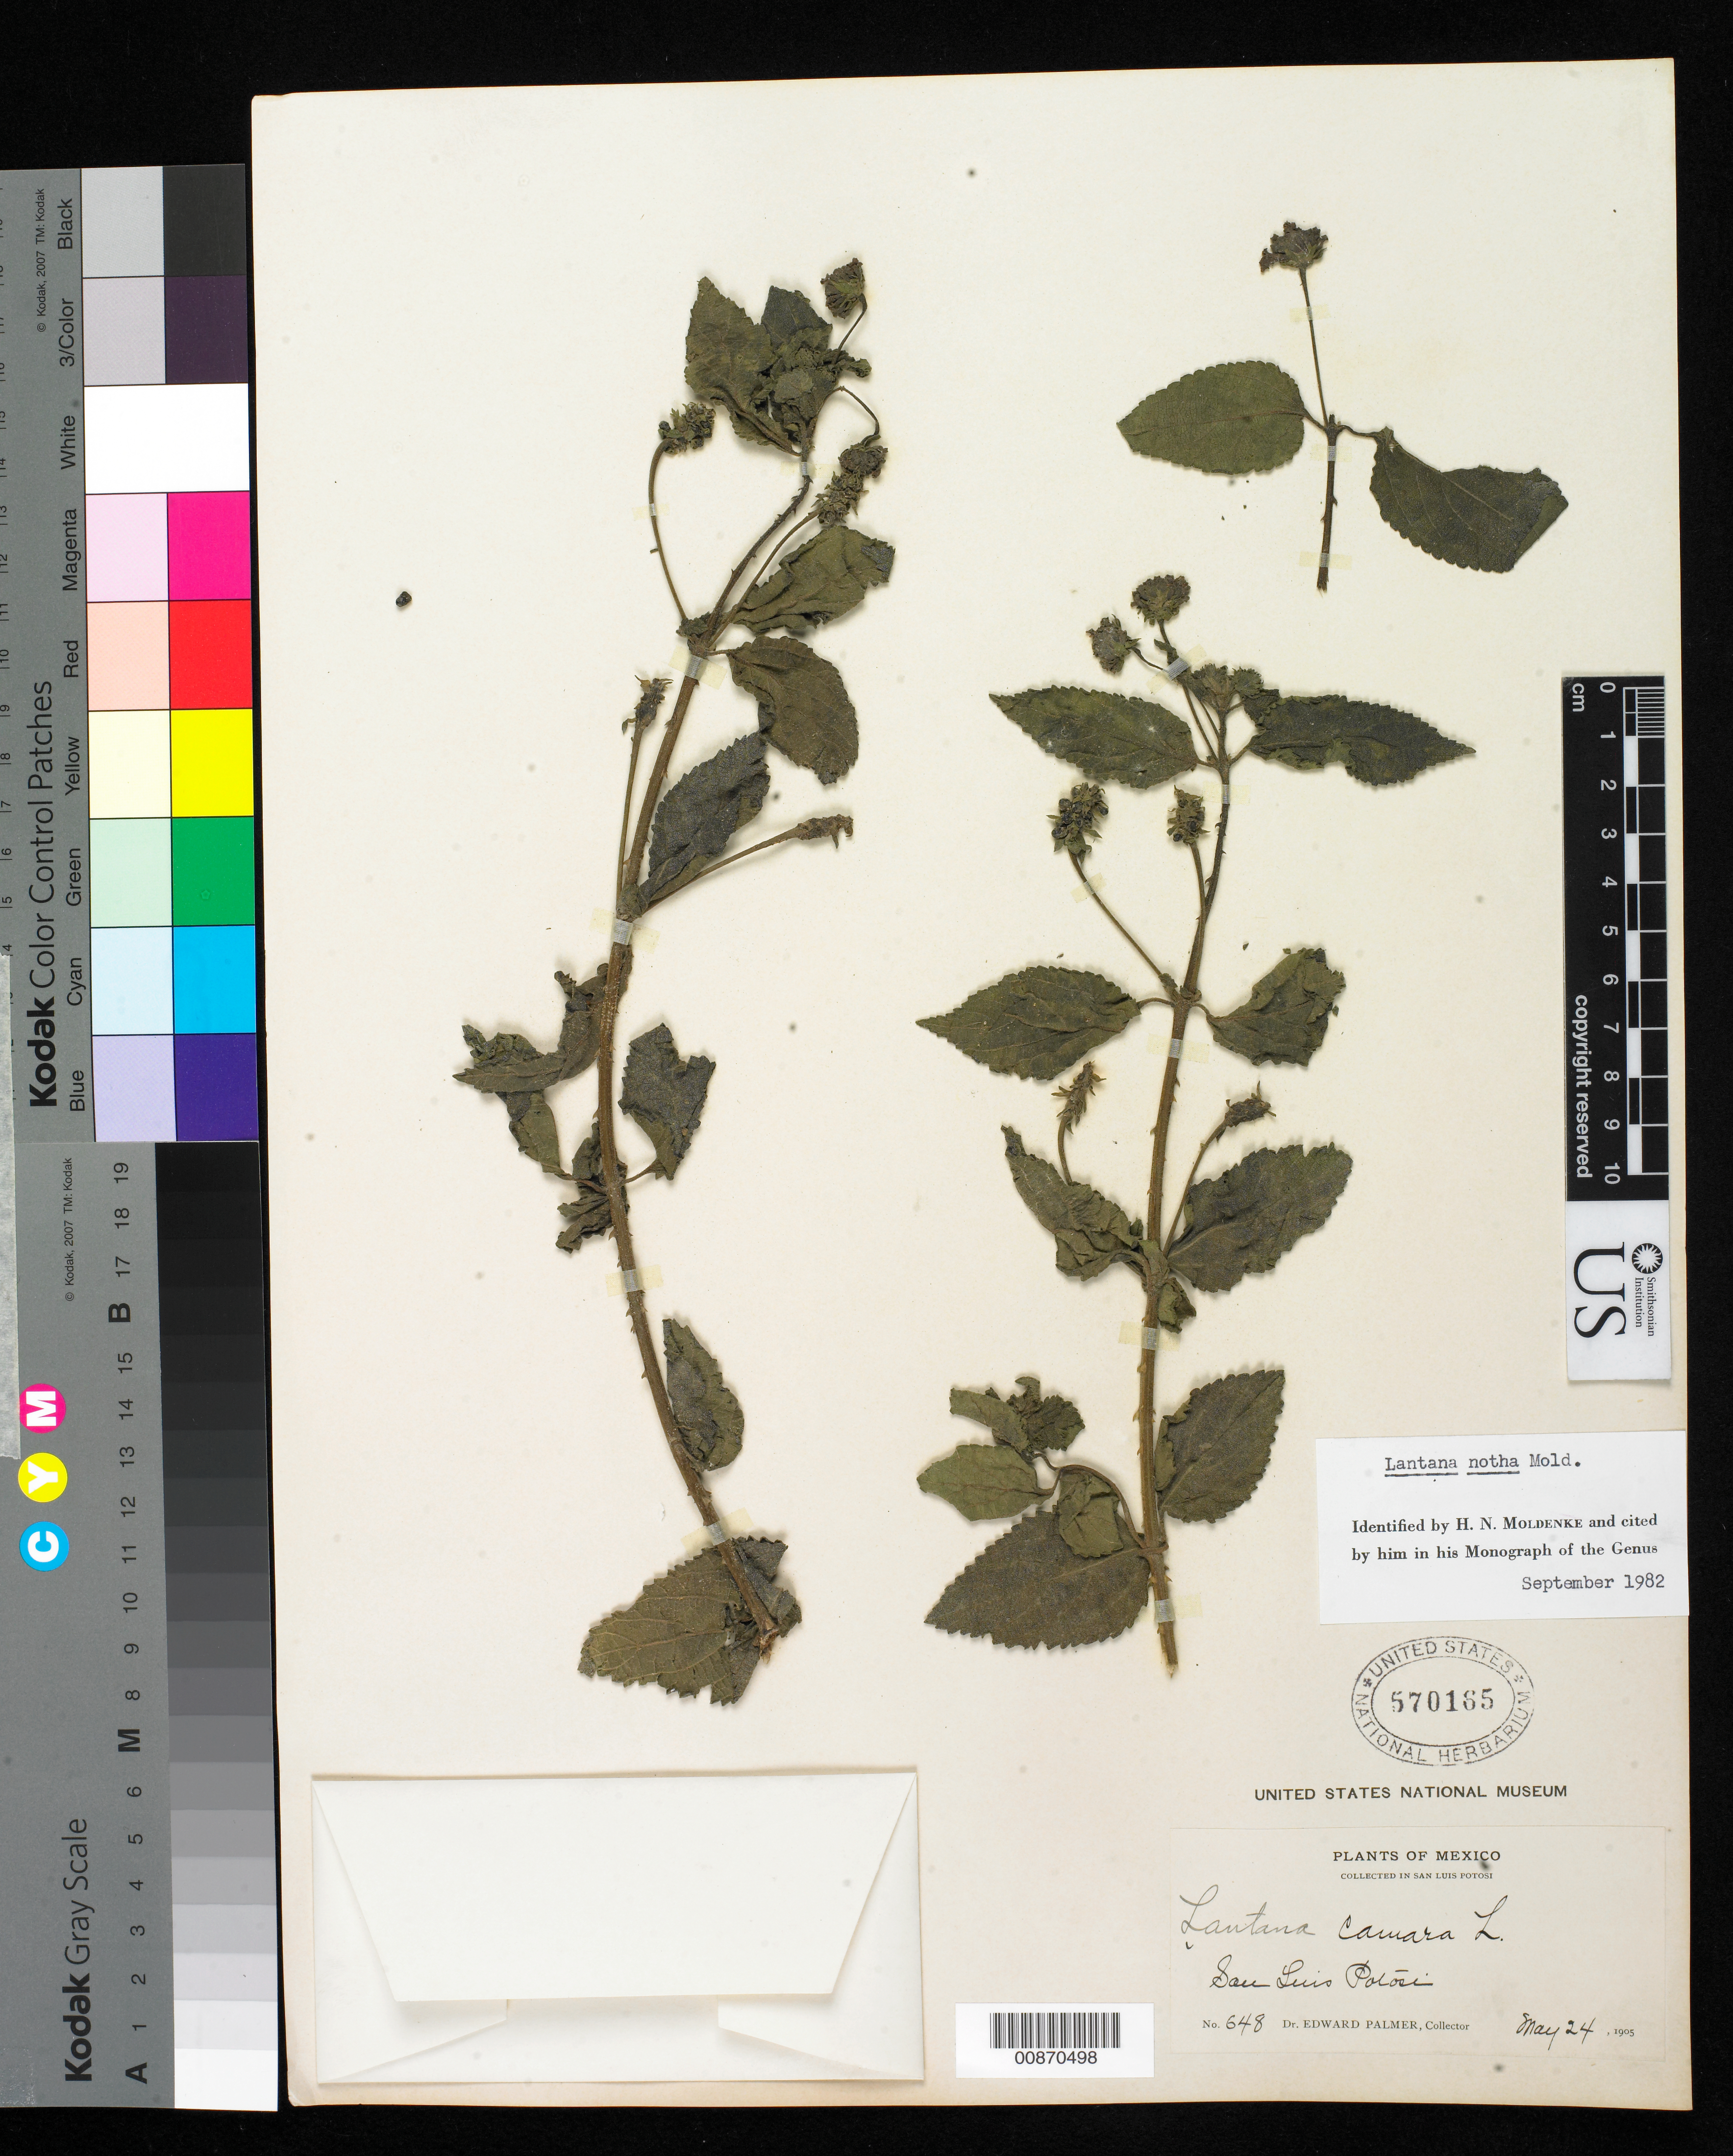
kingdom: Plantae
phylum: Tracheophyta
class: Magnoliopsida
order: Lamiales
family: Verbenaceae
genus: Lantana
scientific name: Lantana notha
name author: Moldenke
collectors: E. Palmer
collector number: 648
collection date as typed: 24 May 1905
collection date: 1905-05-24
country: Mexico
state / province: San Luis Potosí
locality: San Luis Potosí.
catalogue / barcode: US 570165